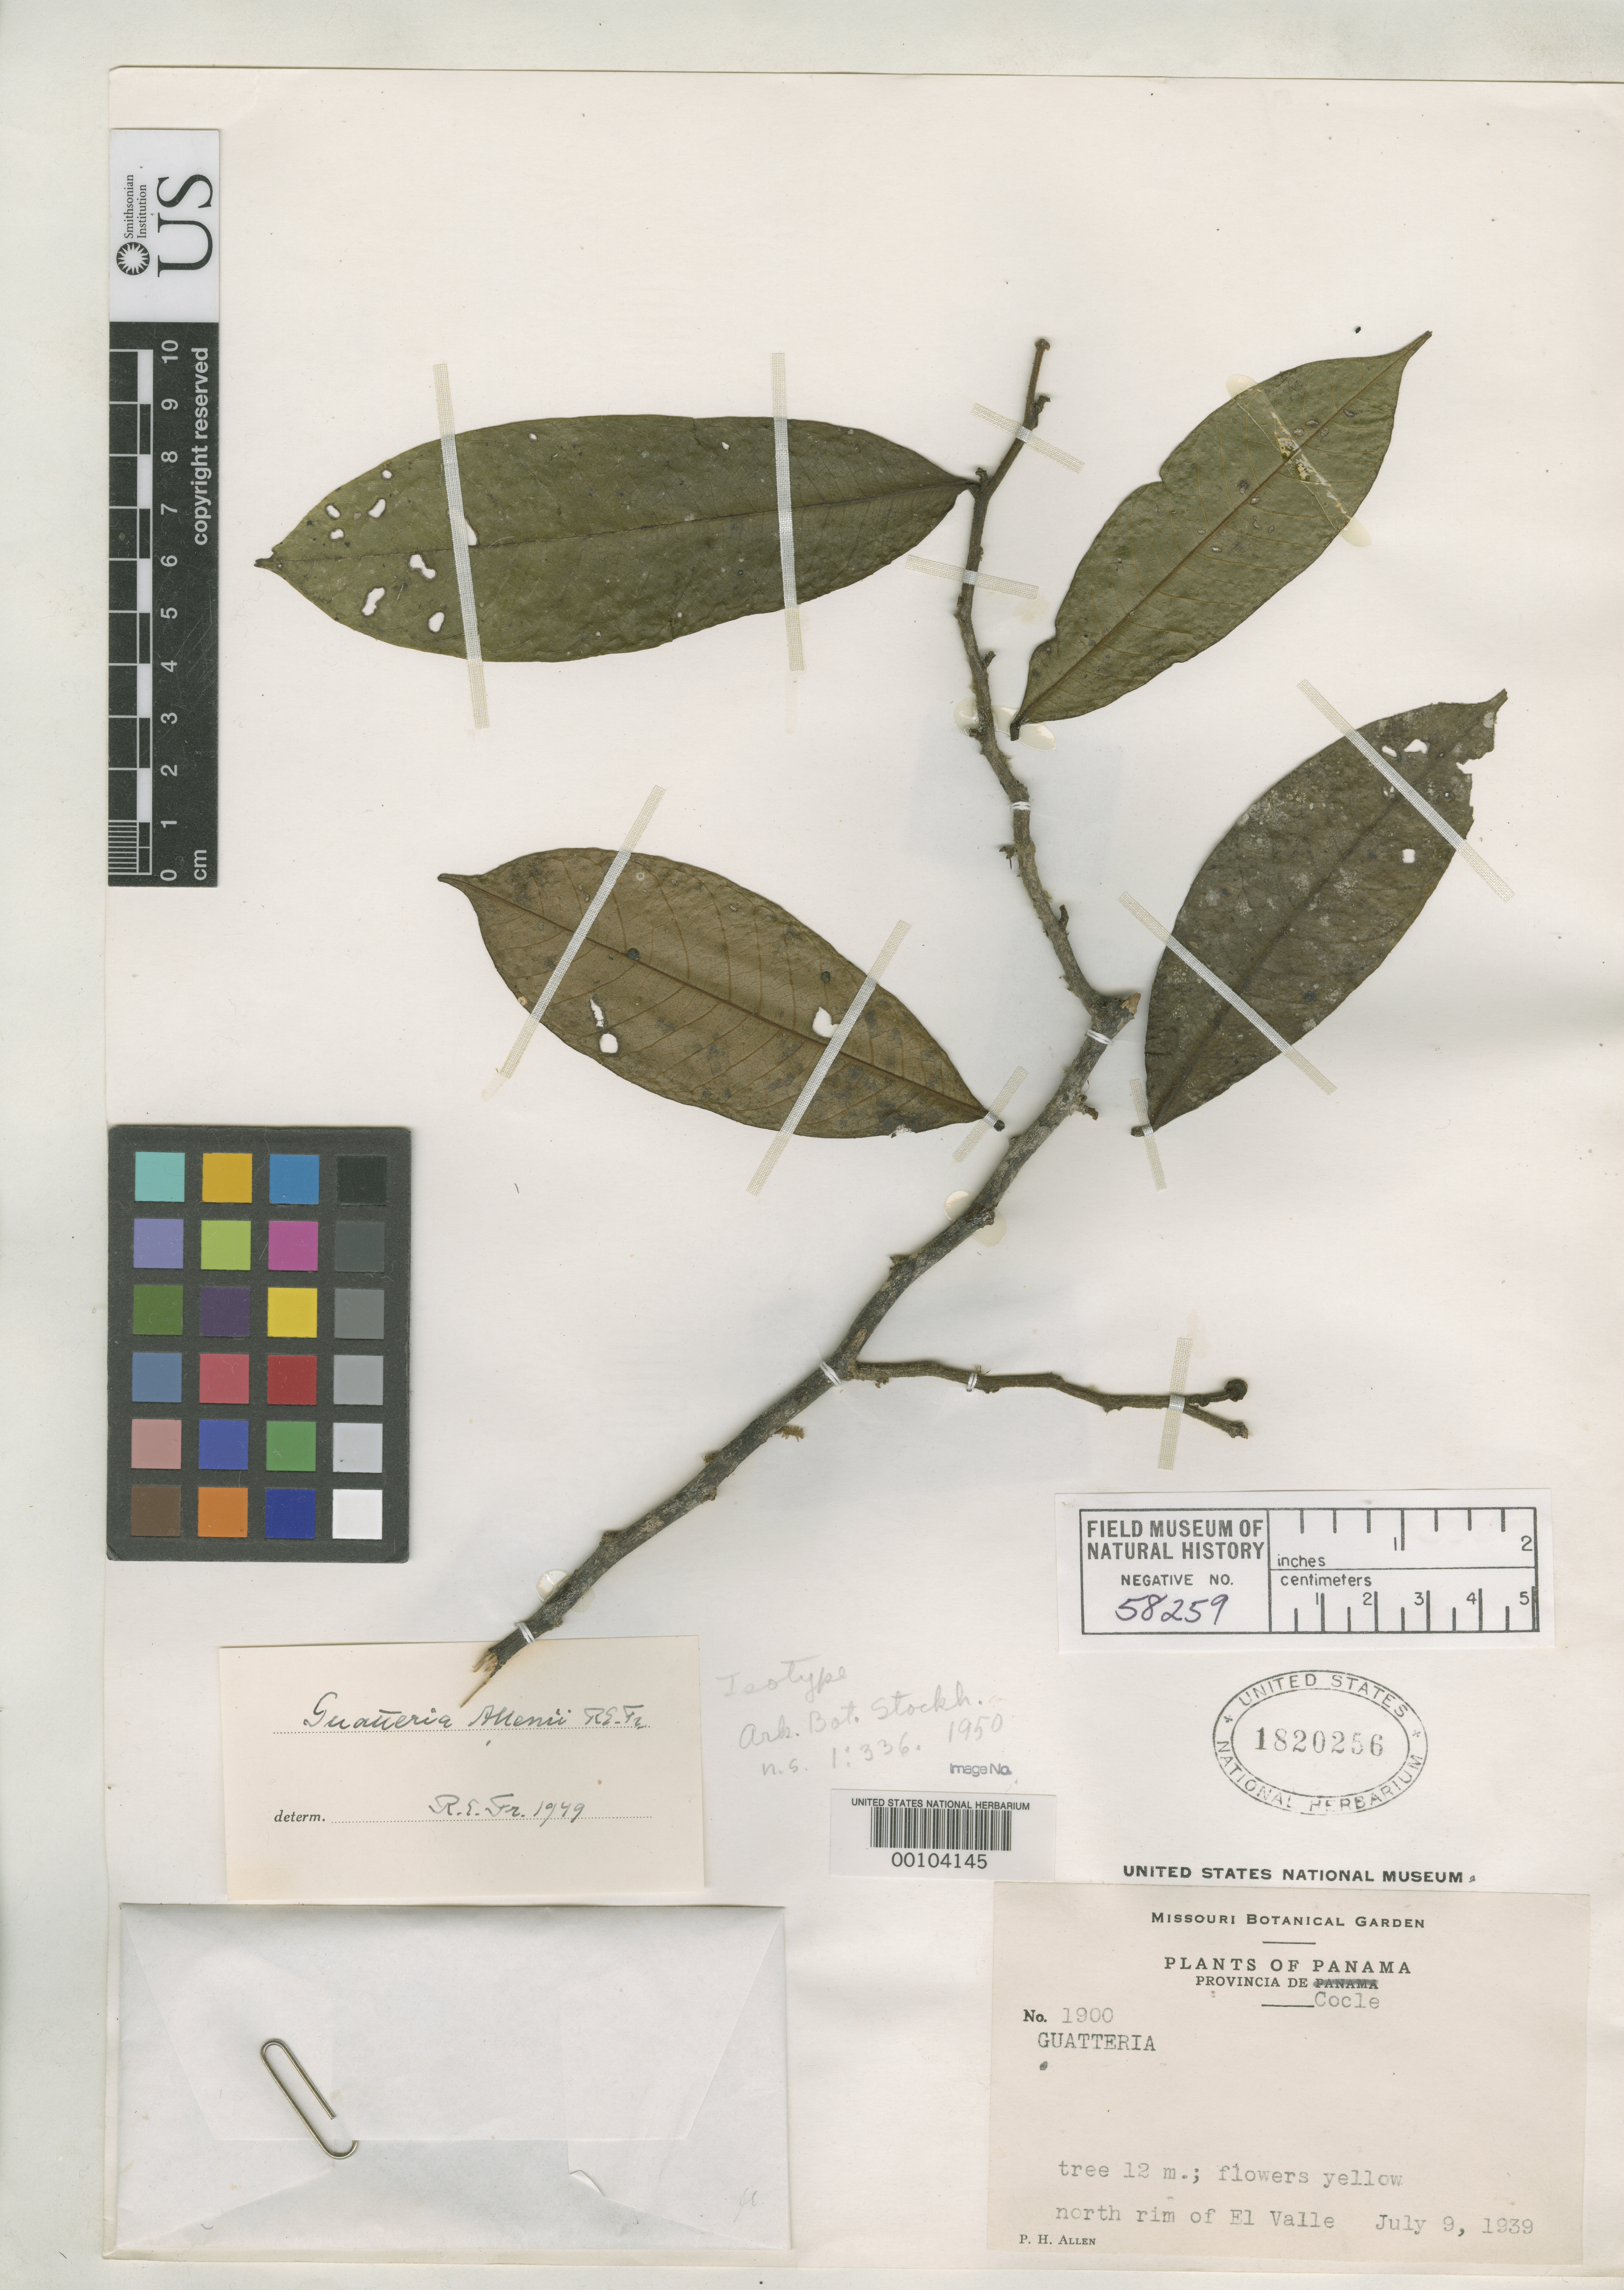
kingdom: Plantae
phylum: Tracheophyta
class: Magnoliopsida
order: Magnoliales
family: Annonaceae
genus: Guatteria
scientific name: Guatteria allenii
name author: R.E. Fr.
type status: Isotype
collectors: P. H. Allen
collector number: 1900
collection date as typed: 09 Jul 1939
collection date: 1939-07-09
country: Panama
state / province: Coclé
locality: N rim of el Valle.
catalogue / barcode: US 1820256